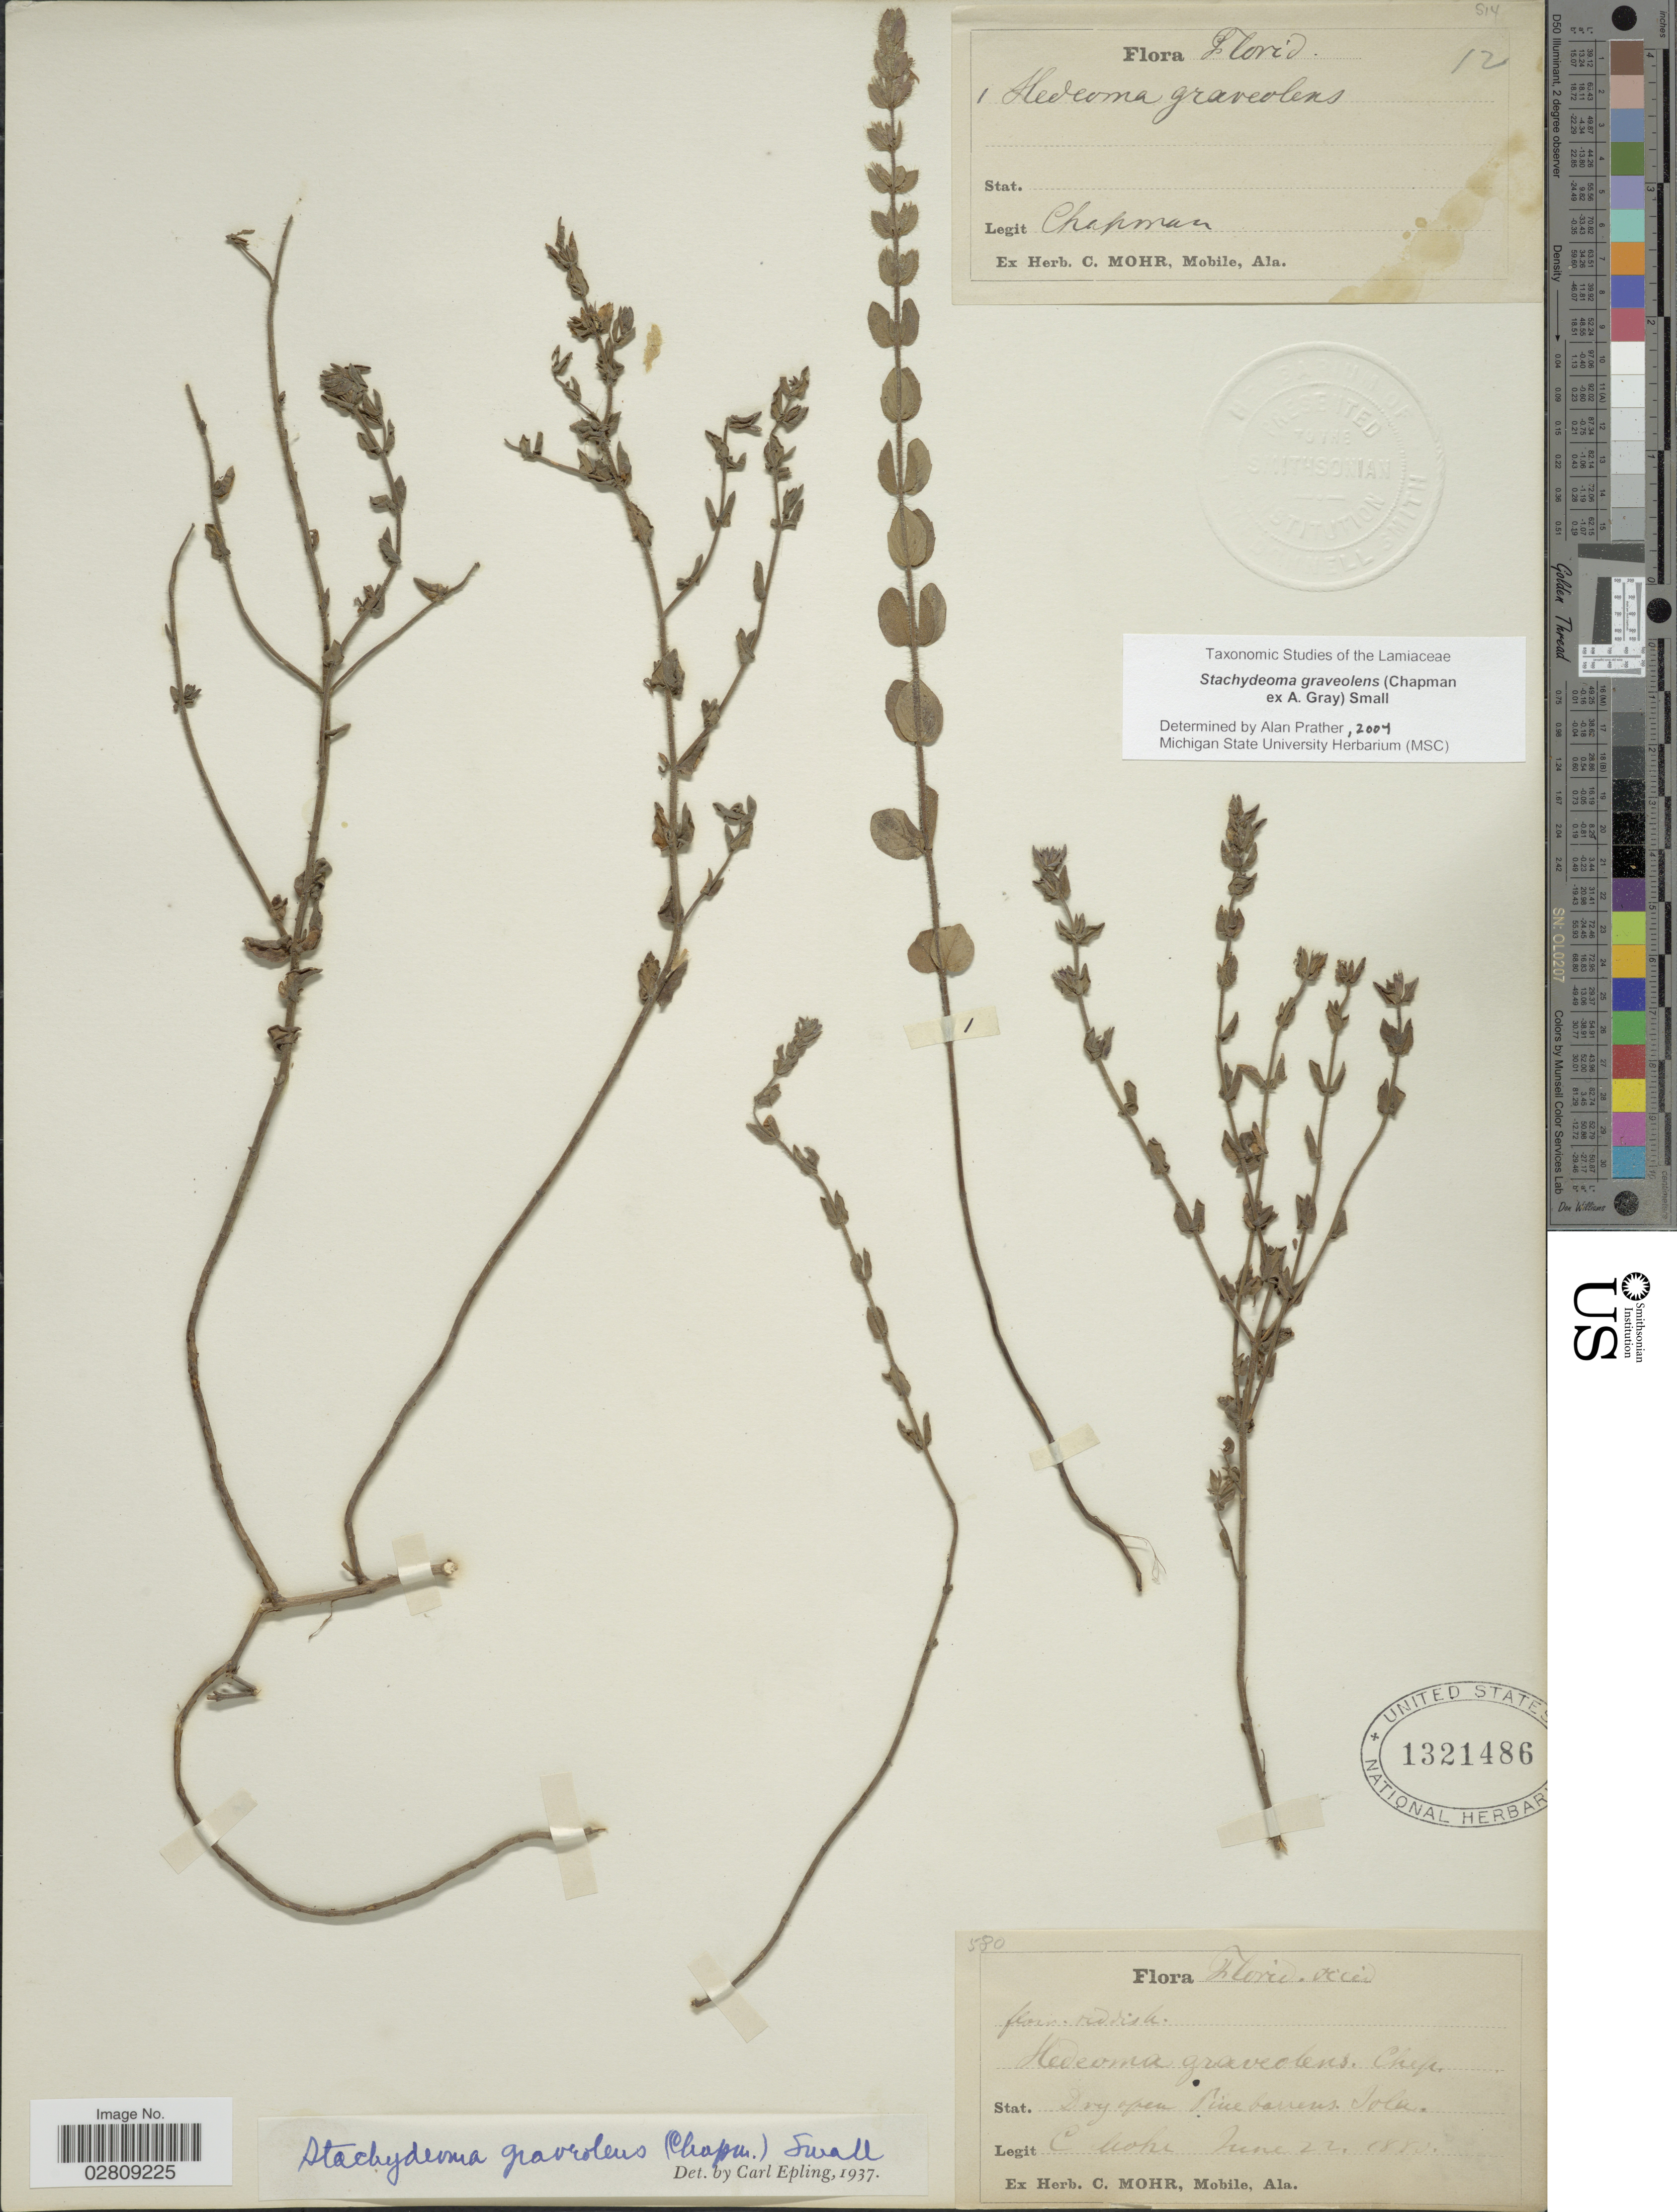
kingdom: Plantae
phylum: Tracheophyta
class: Magnoliopsida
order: Lamiales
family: Lamiaceae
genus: Stachydeoma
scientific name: Stachydeoma graveolens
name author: (Chapm. ex A. Gray) Small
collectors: A. Chapman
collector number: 580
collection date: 1880-06-22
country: United States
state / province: Florida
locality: Florid occid. Iola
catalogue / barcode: US 1321486